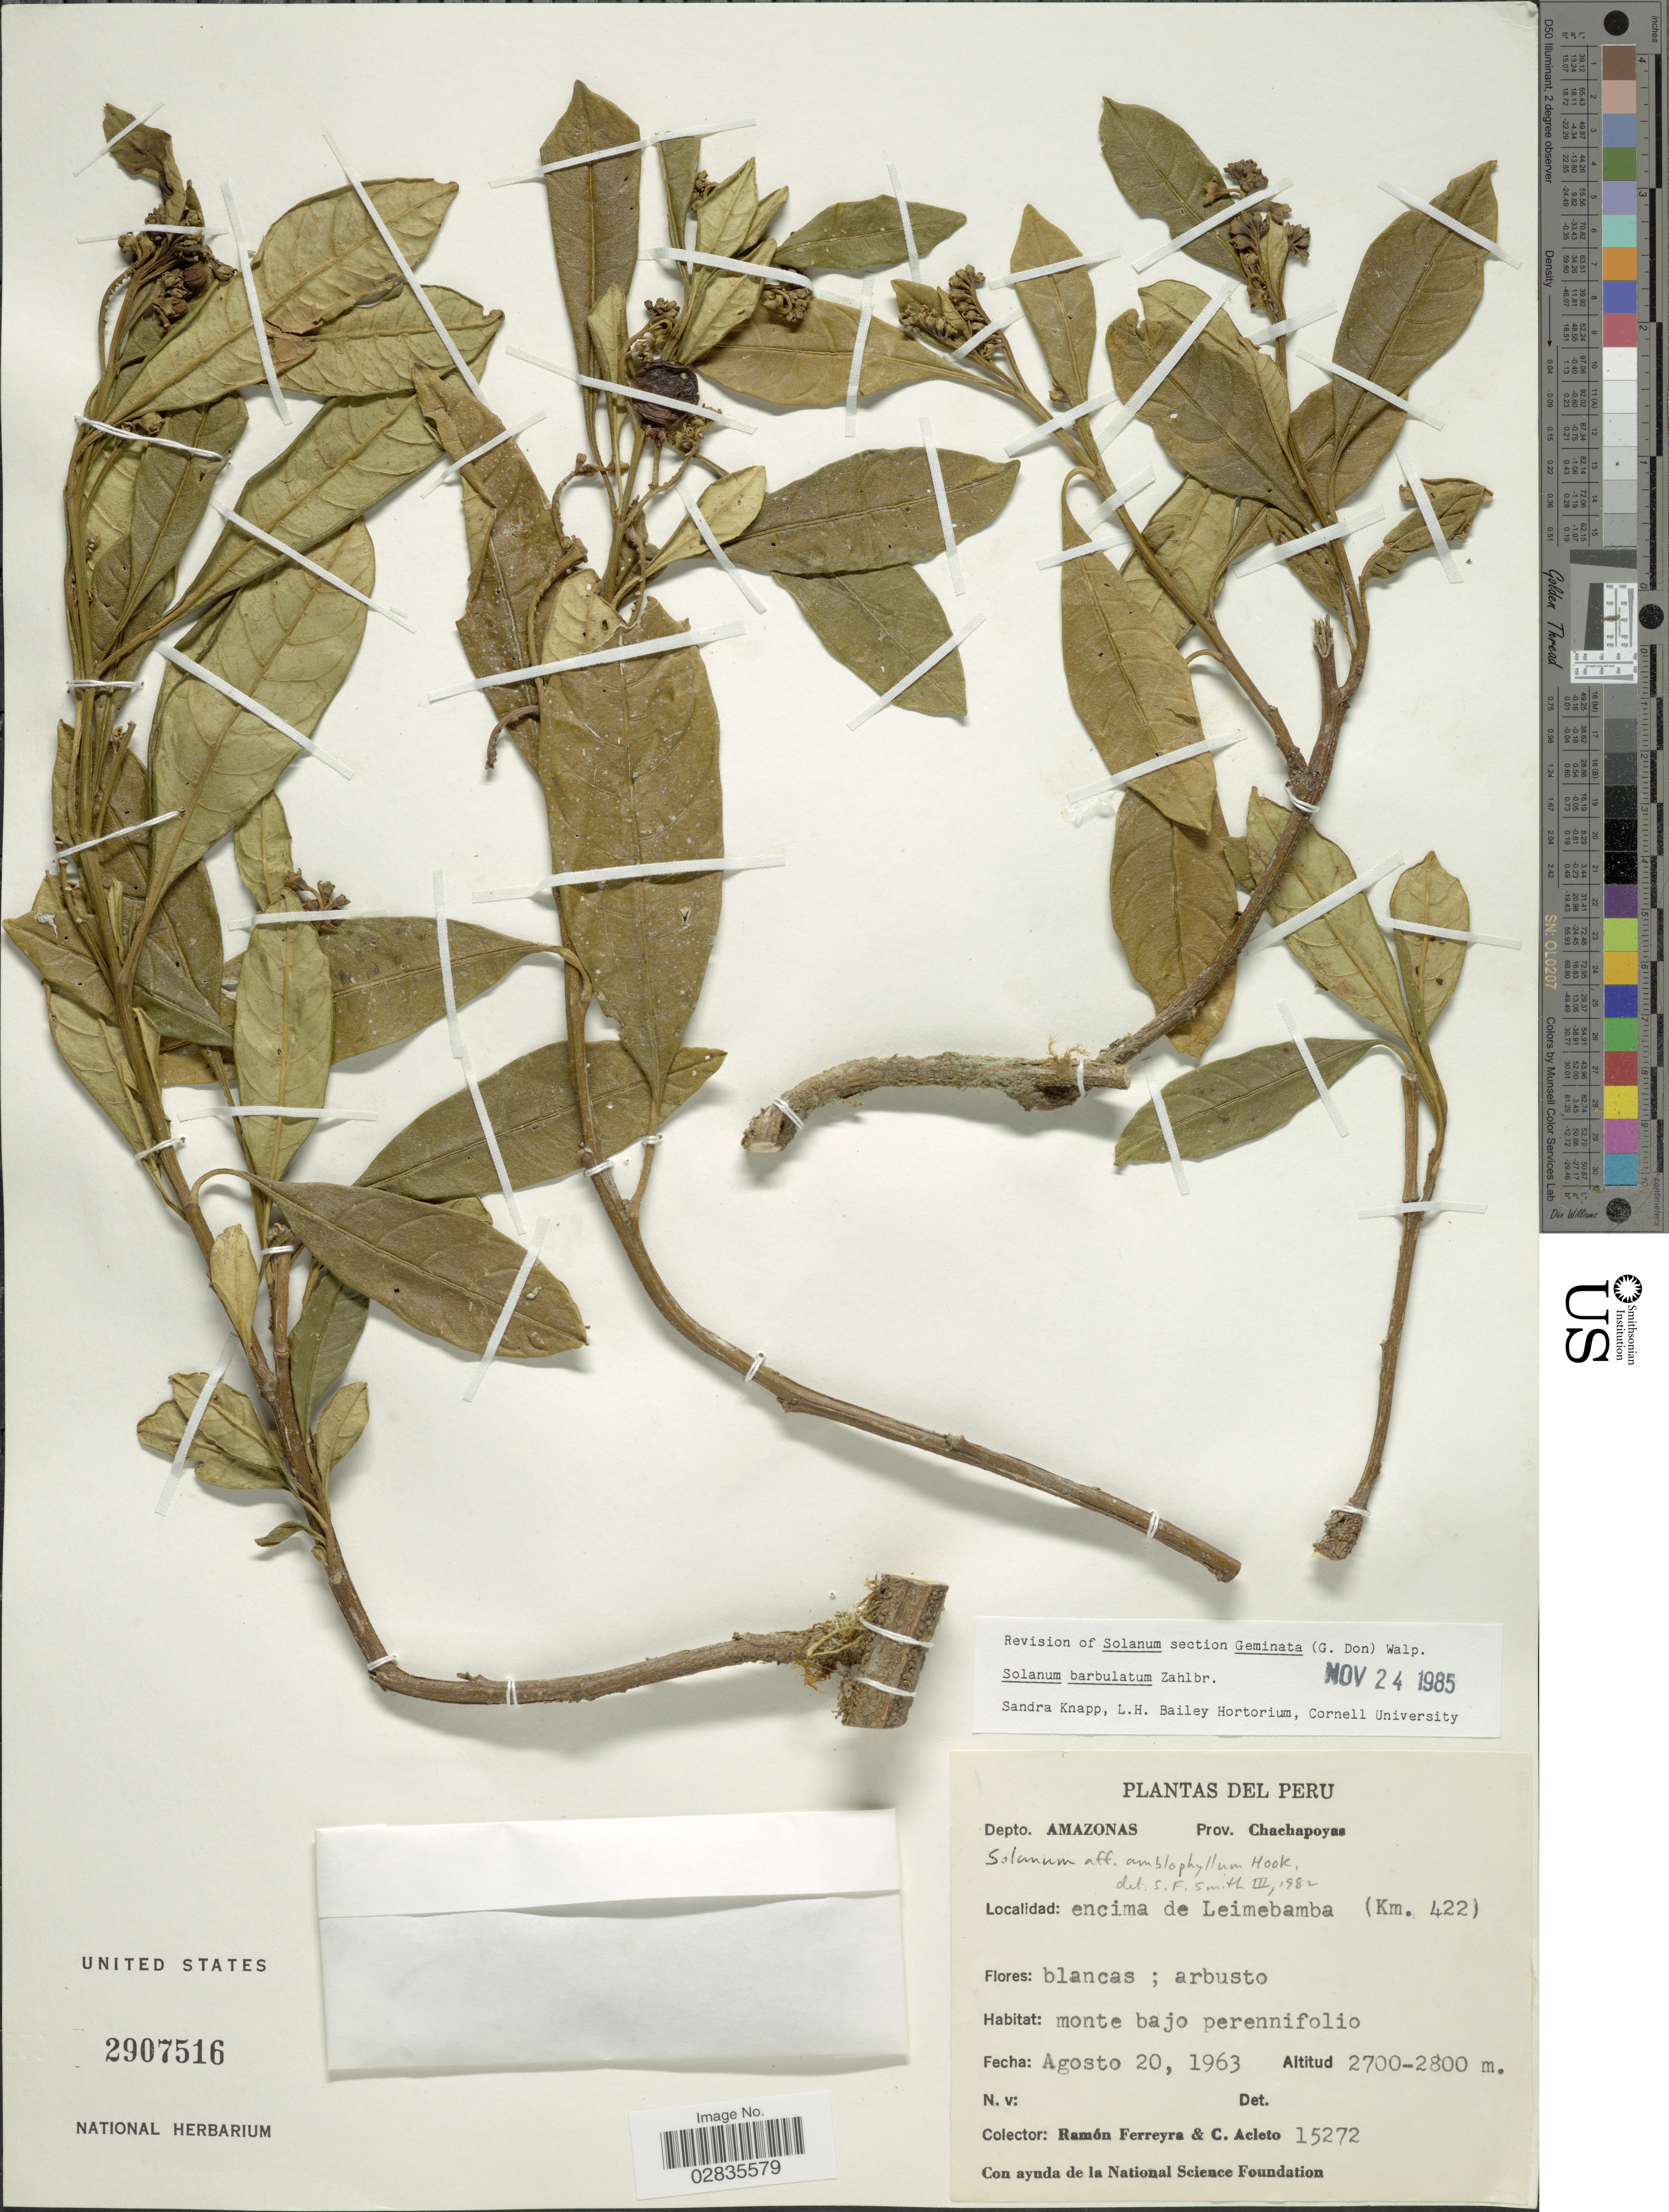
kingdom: Plantae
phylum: Tracheophyta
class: Magnoliopsida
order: Solanales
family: Solanaceae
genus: Solanum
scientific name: Solanum barbulatum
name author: Zahlbr.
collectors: R. A. Ferreyra & C. Acleto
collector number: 15272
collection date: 1963-08-20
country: Peru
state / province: Amazonas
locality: Depto. Amazonas, Prov. Chachapoyas, encima de Leimebamba (Km. 422).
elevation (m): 2700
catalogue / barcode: US 2907516